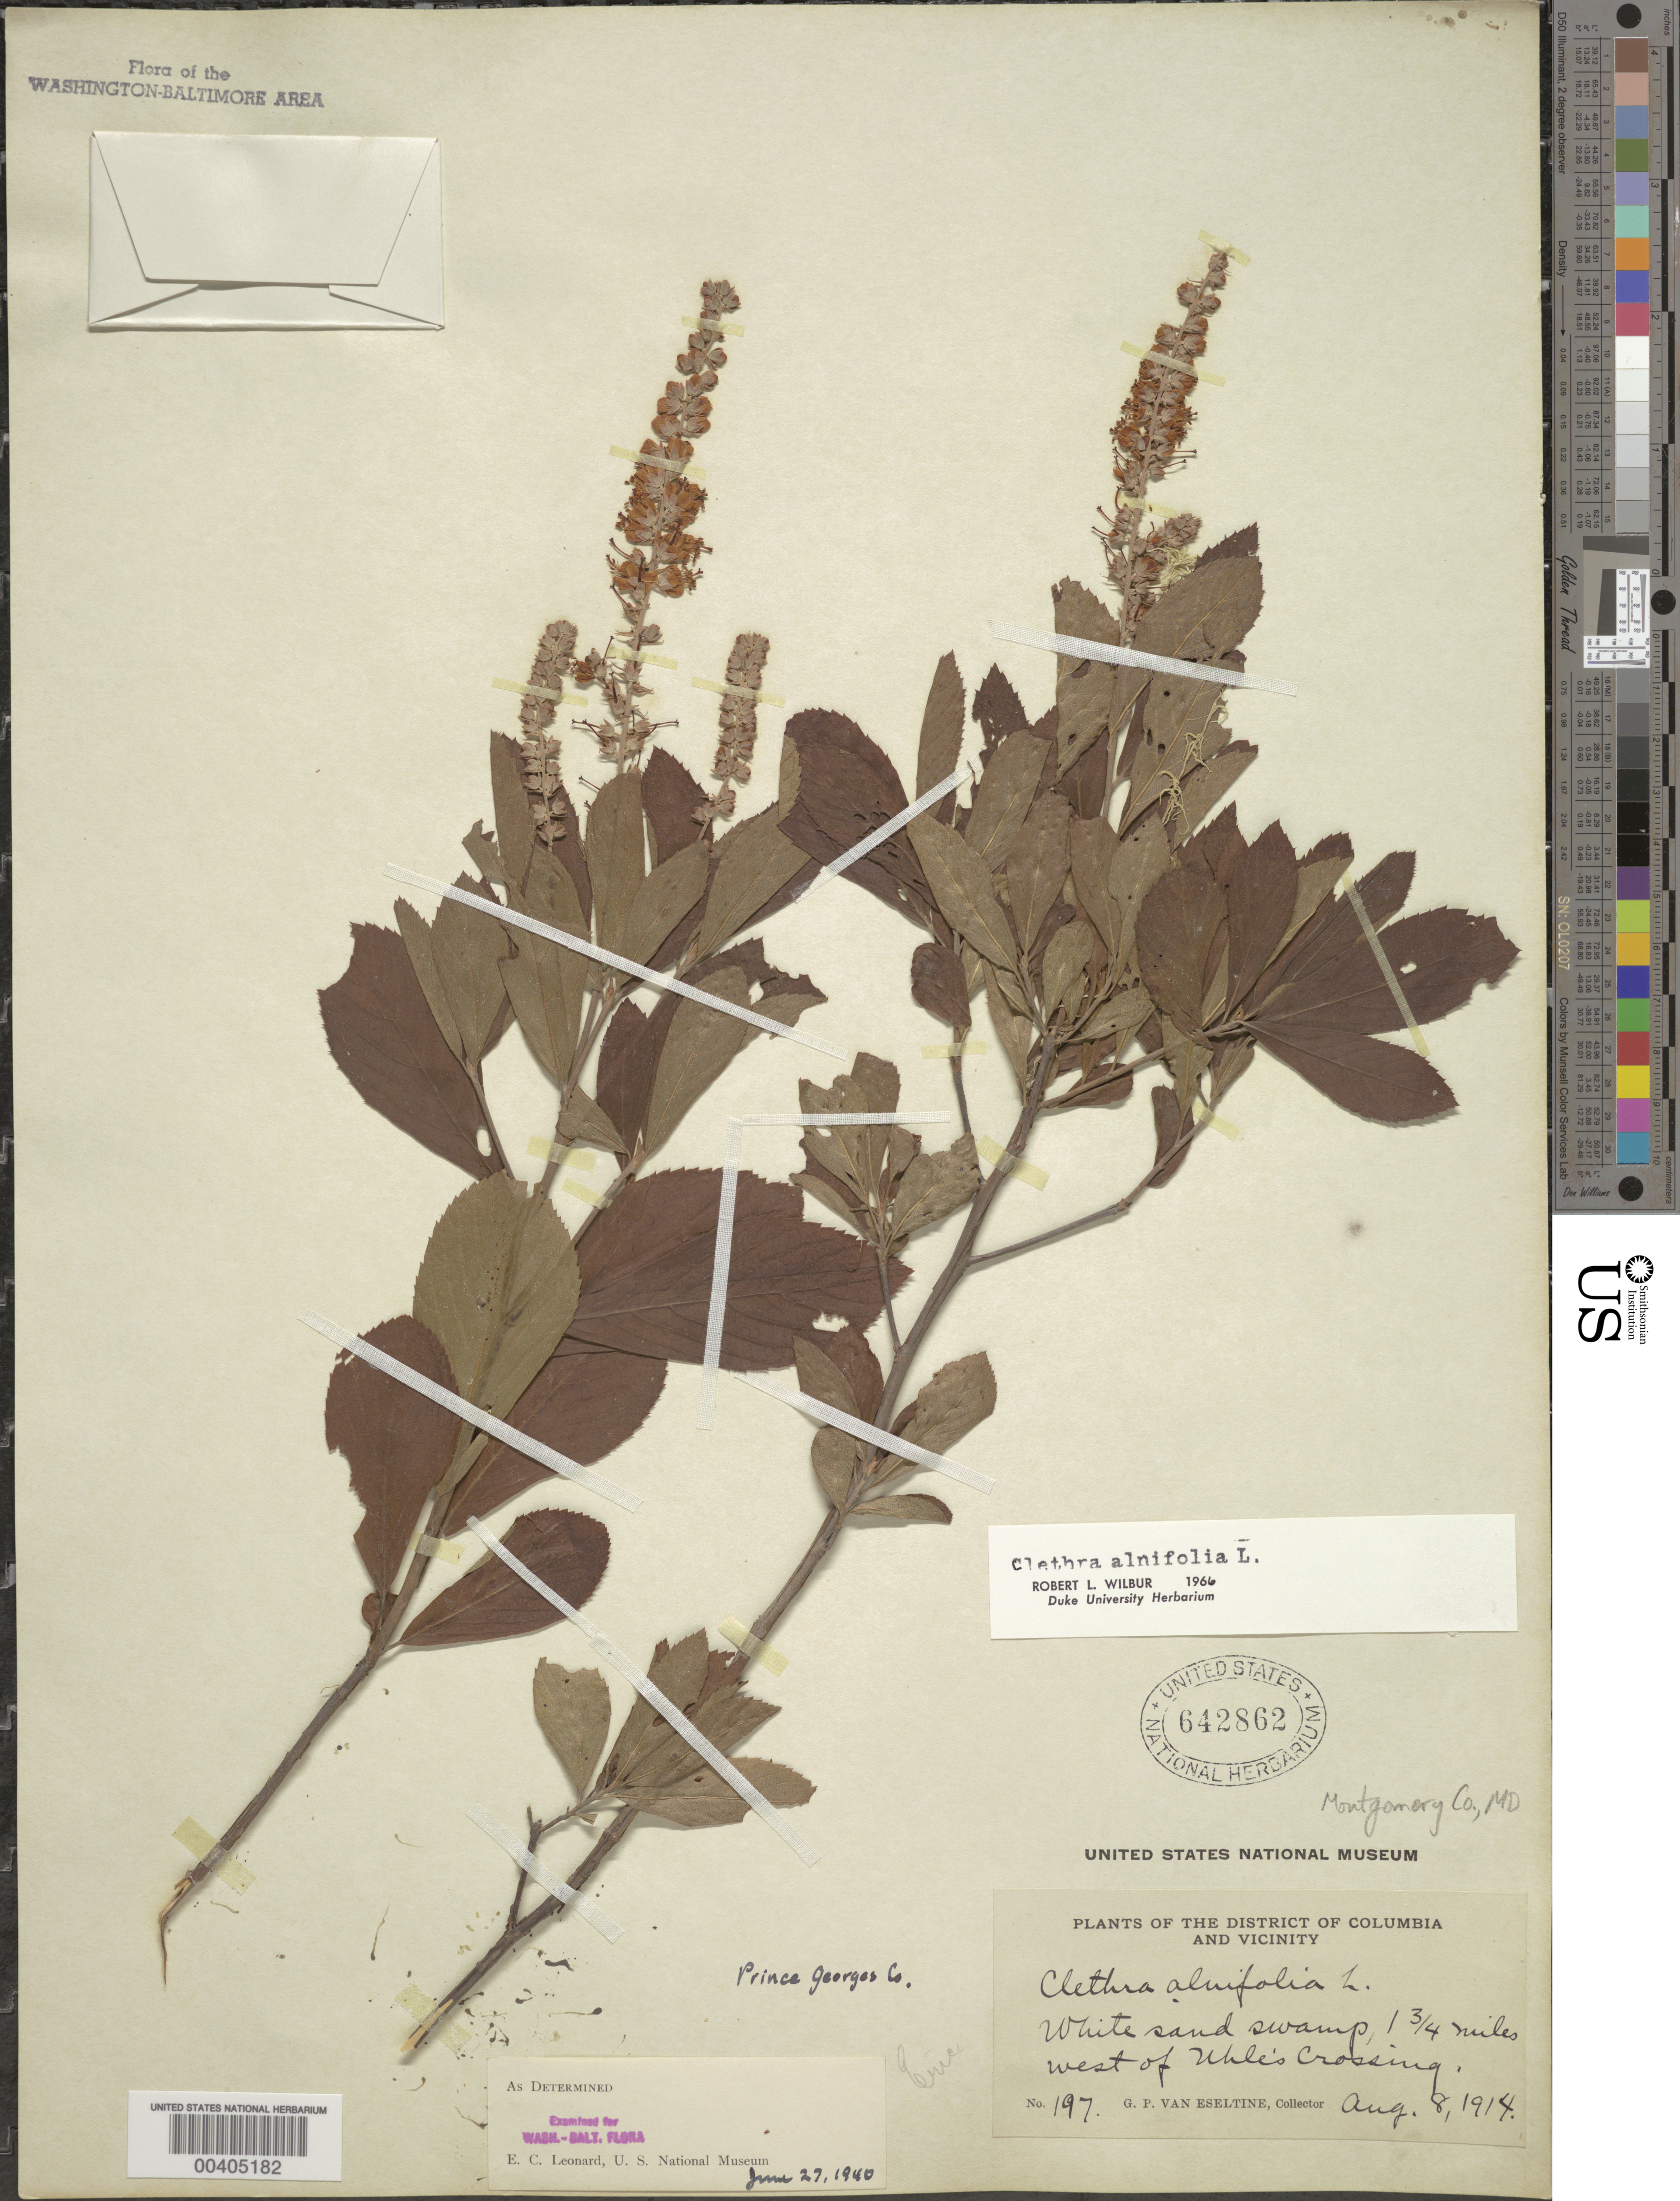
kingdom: Plantae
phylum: Tracheophyta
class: Magnoliopsida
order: Ericales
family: Clethraceae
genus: Clethra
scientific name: Clethra alnifolia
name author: L.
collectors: G. P. Van Eseltine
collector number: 197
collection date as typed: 08 Aug 1914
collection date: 1914-08-08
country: United States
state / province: Maryland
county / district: Prince George's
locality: West of Uhles Crossing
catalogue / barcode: US 642862